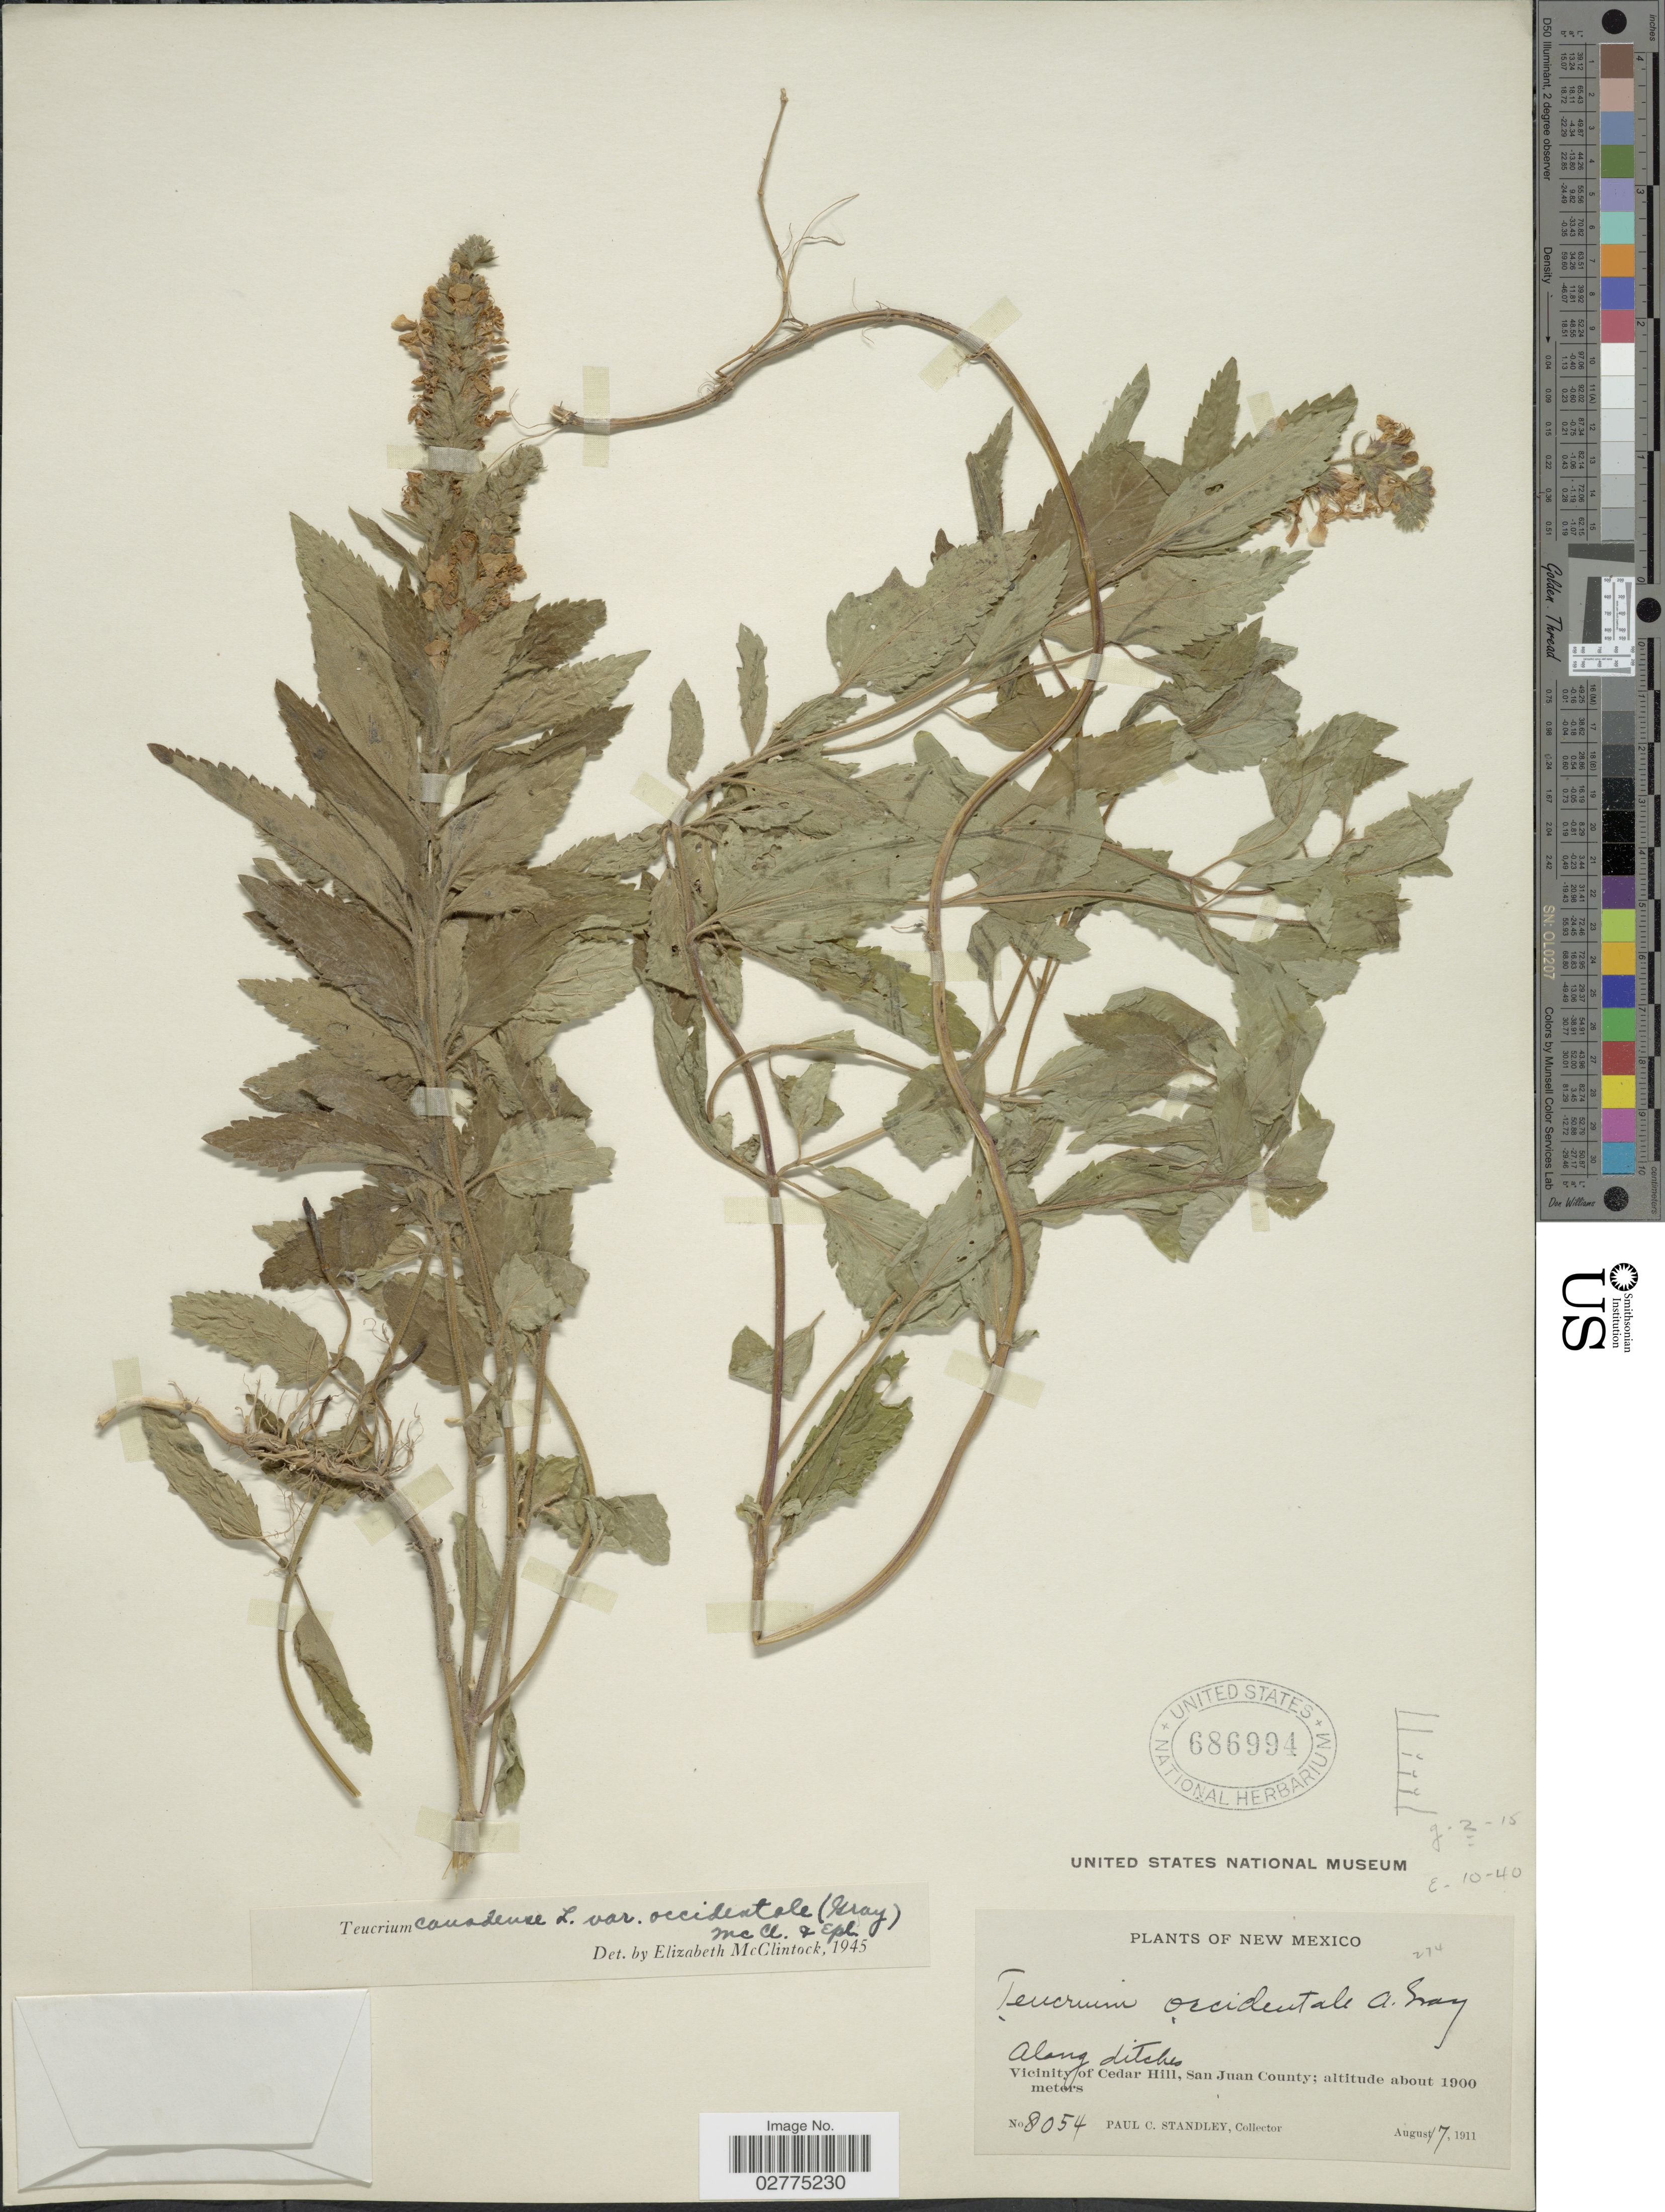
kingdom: Plantae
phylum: Tracheophyta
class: Magnoliopsida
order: Lamiales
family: Lamiaceae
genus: Teucrium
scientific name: Teucrium canadense var. occidentale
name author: (A. Gray) E. M. McClint. & Epling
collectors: P. C. Standley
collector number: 8054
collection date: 1911-08-17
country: United States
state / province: New Mexico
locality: Along ditches, Vicinity of Cedar Hill, San Juan County.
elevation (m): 1900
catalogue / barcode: US 686994